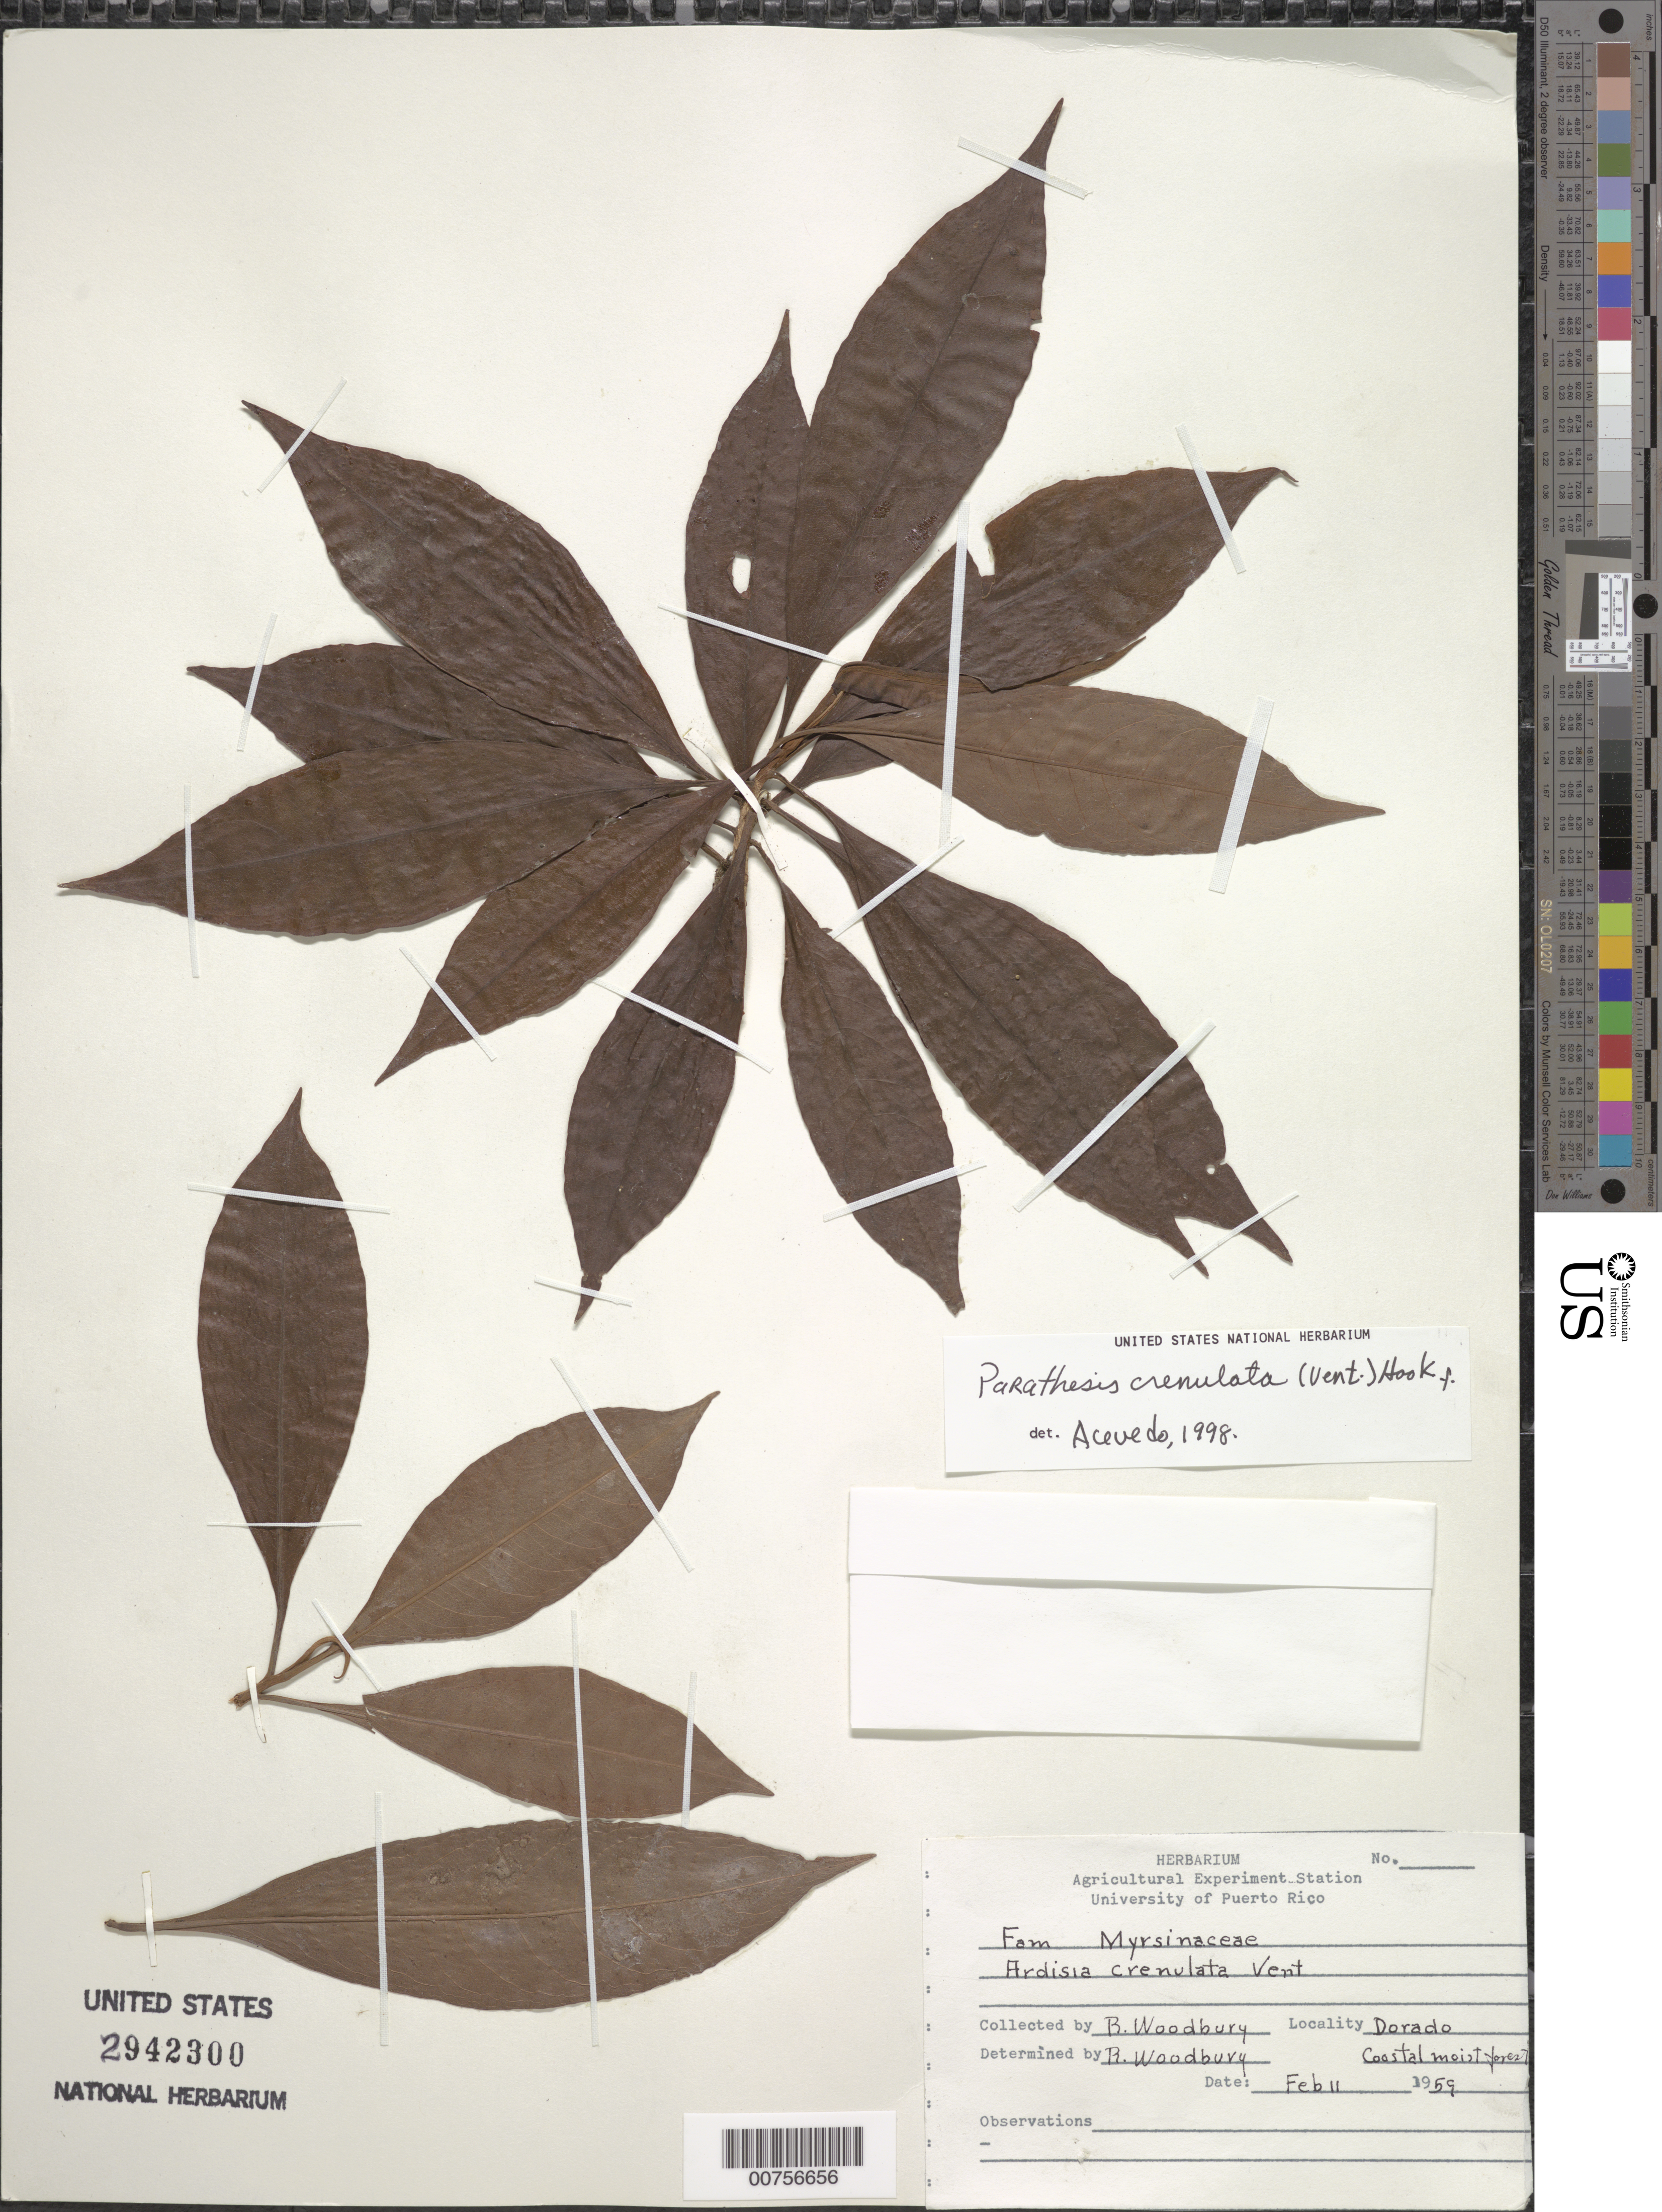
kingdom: Plantae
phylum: Tracheophyta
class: Magnoliopsida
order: Ericales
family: Primulaceae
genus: Parathesis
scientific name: Parathesis crenulata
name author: (Vent.) Hook. f. ex Hemsl.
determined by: Acevedo-Rodríguez, P., (BOT), Smithsonian Institution - National Museum of Natural History (UNITED STATES)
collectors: R. O. Woodbury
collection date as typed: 11 Feb 1959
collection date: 1959-02-11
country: Puerto Rico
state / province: Dorado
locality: Dorado.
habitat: Coastal Moist Forest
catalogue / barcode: US 2942300